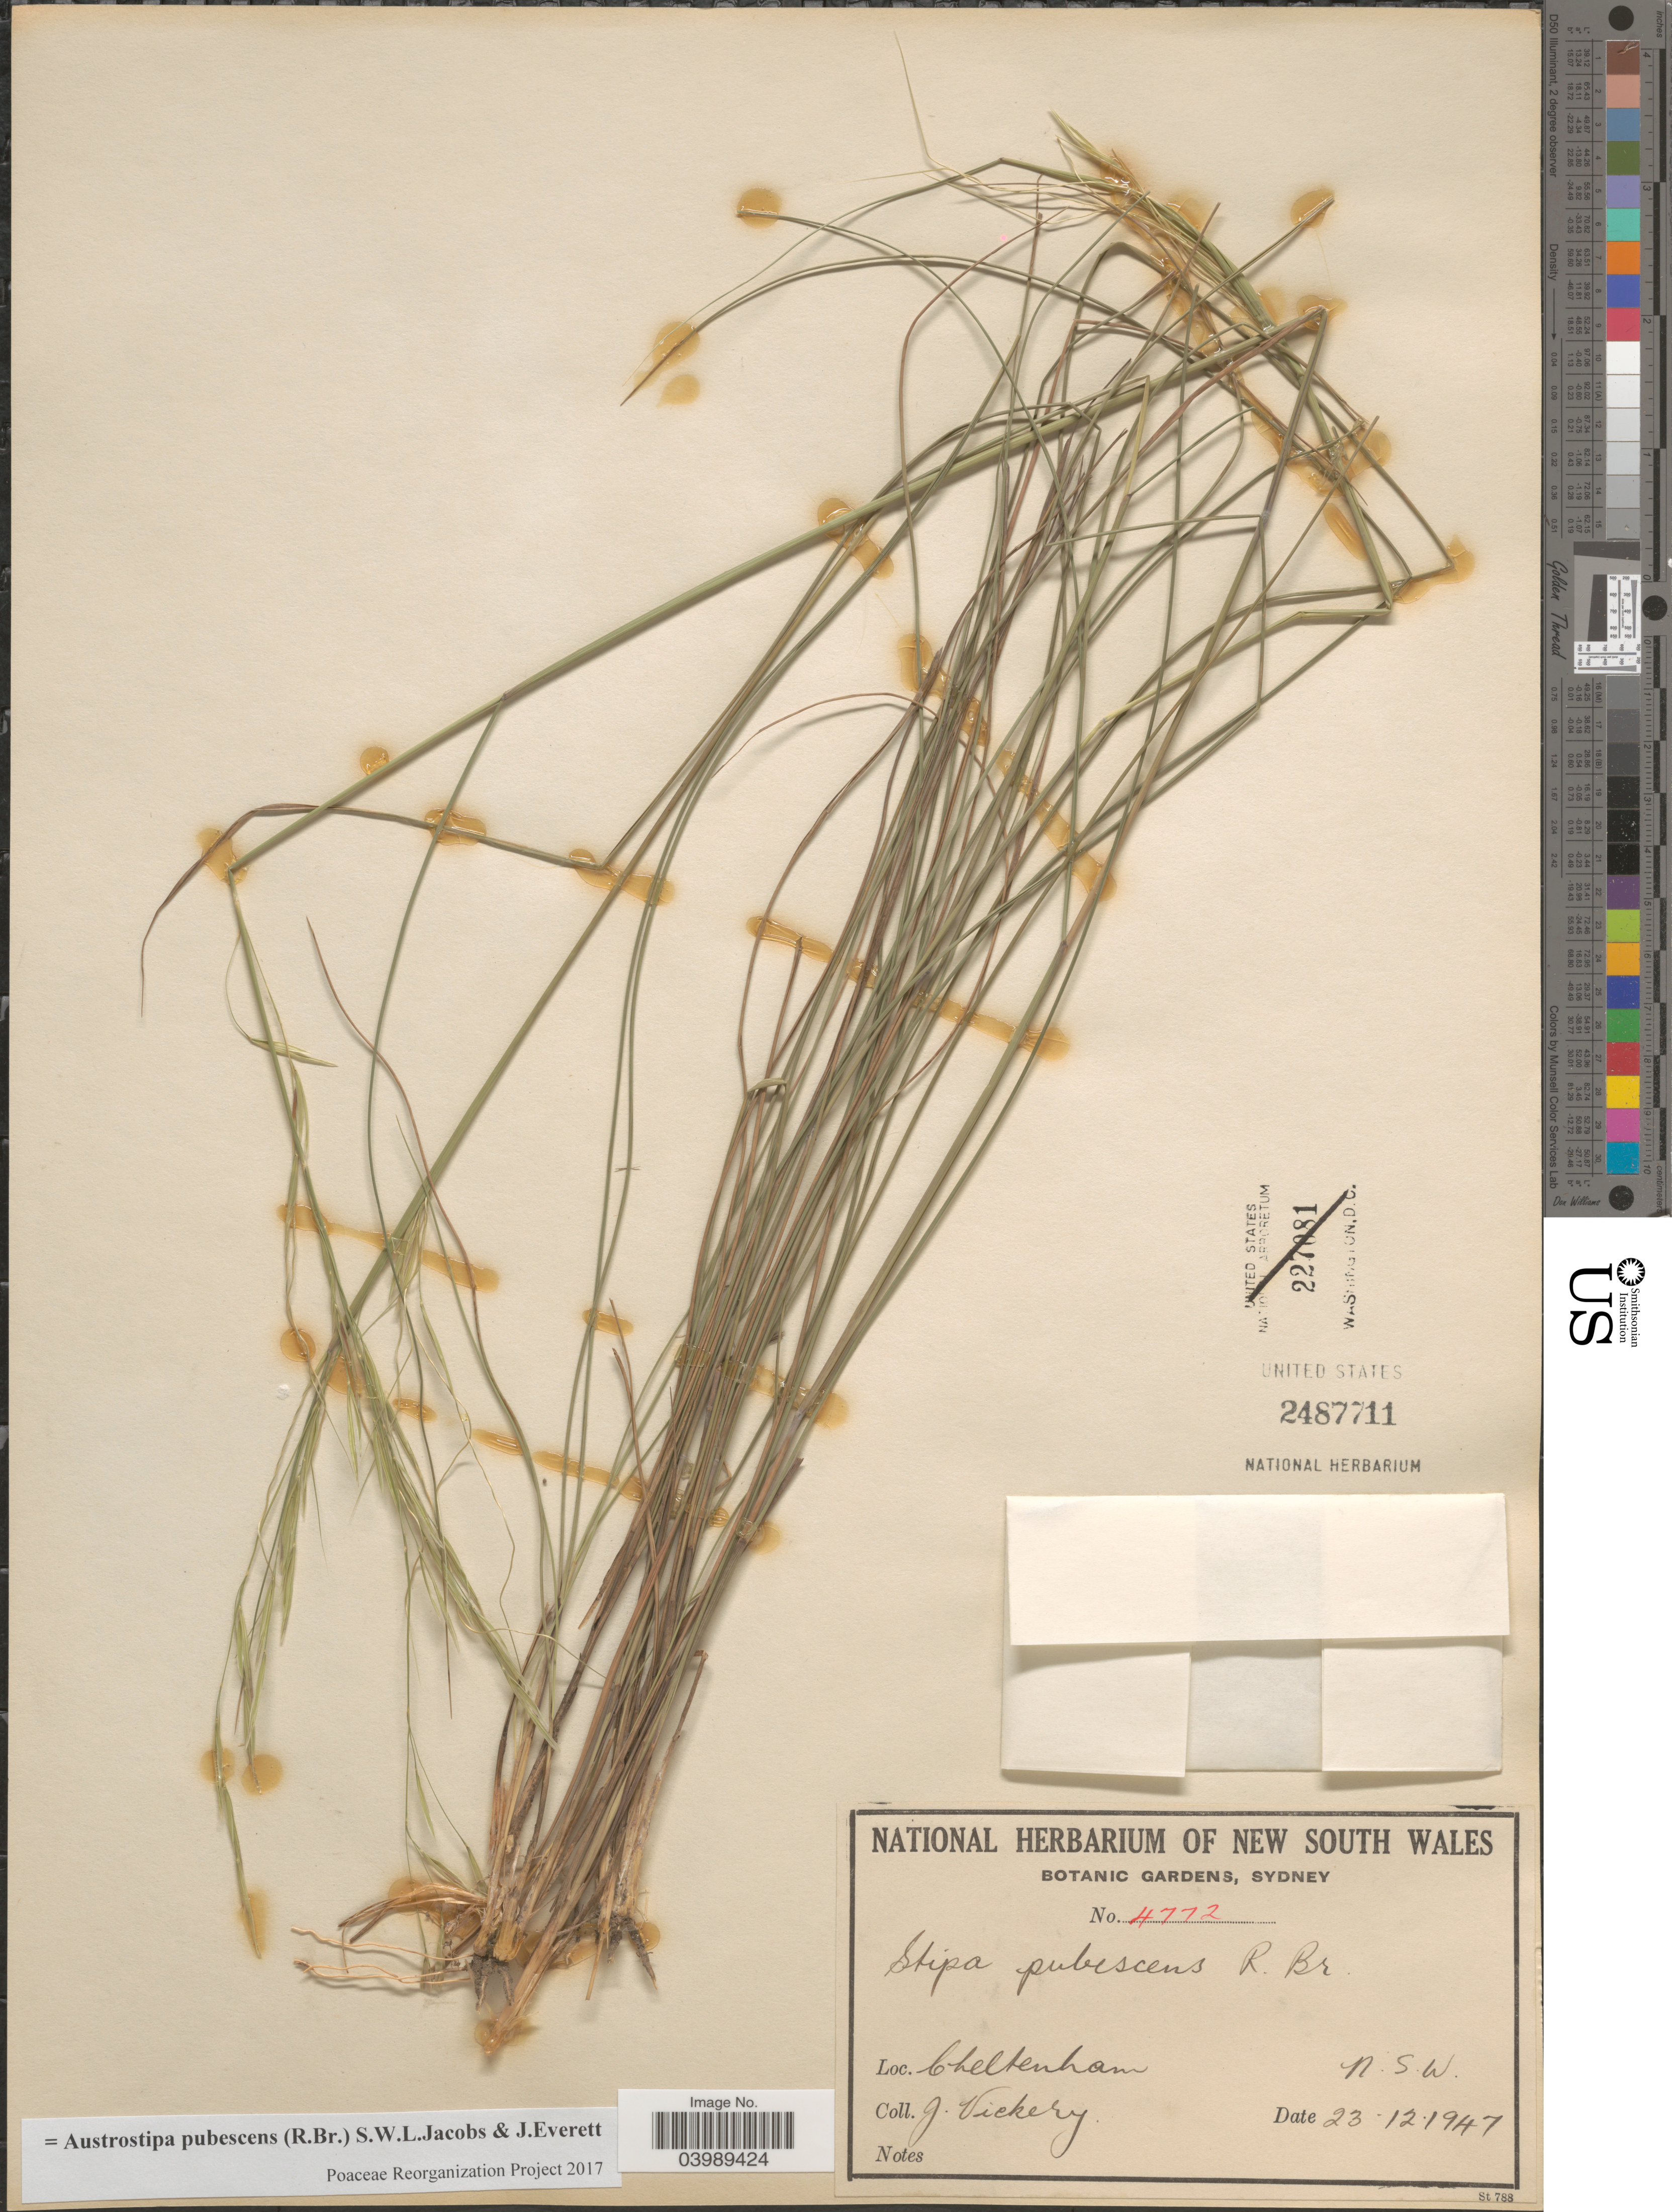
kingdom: Plantae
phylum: Tracheophyta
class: Liliopsida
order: Poales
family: Poaceae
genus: Austrostipa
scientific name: Austrostipa pubescens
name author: (R. Br.) S.W.L. Jacobs & J. Everett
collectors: J. Vickery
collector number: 4772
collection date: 1947-12-23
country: Australia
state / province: New South Wales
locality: Cheltenham.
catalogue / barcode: US 2487711